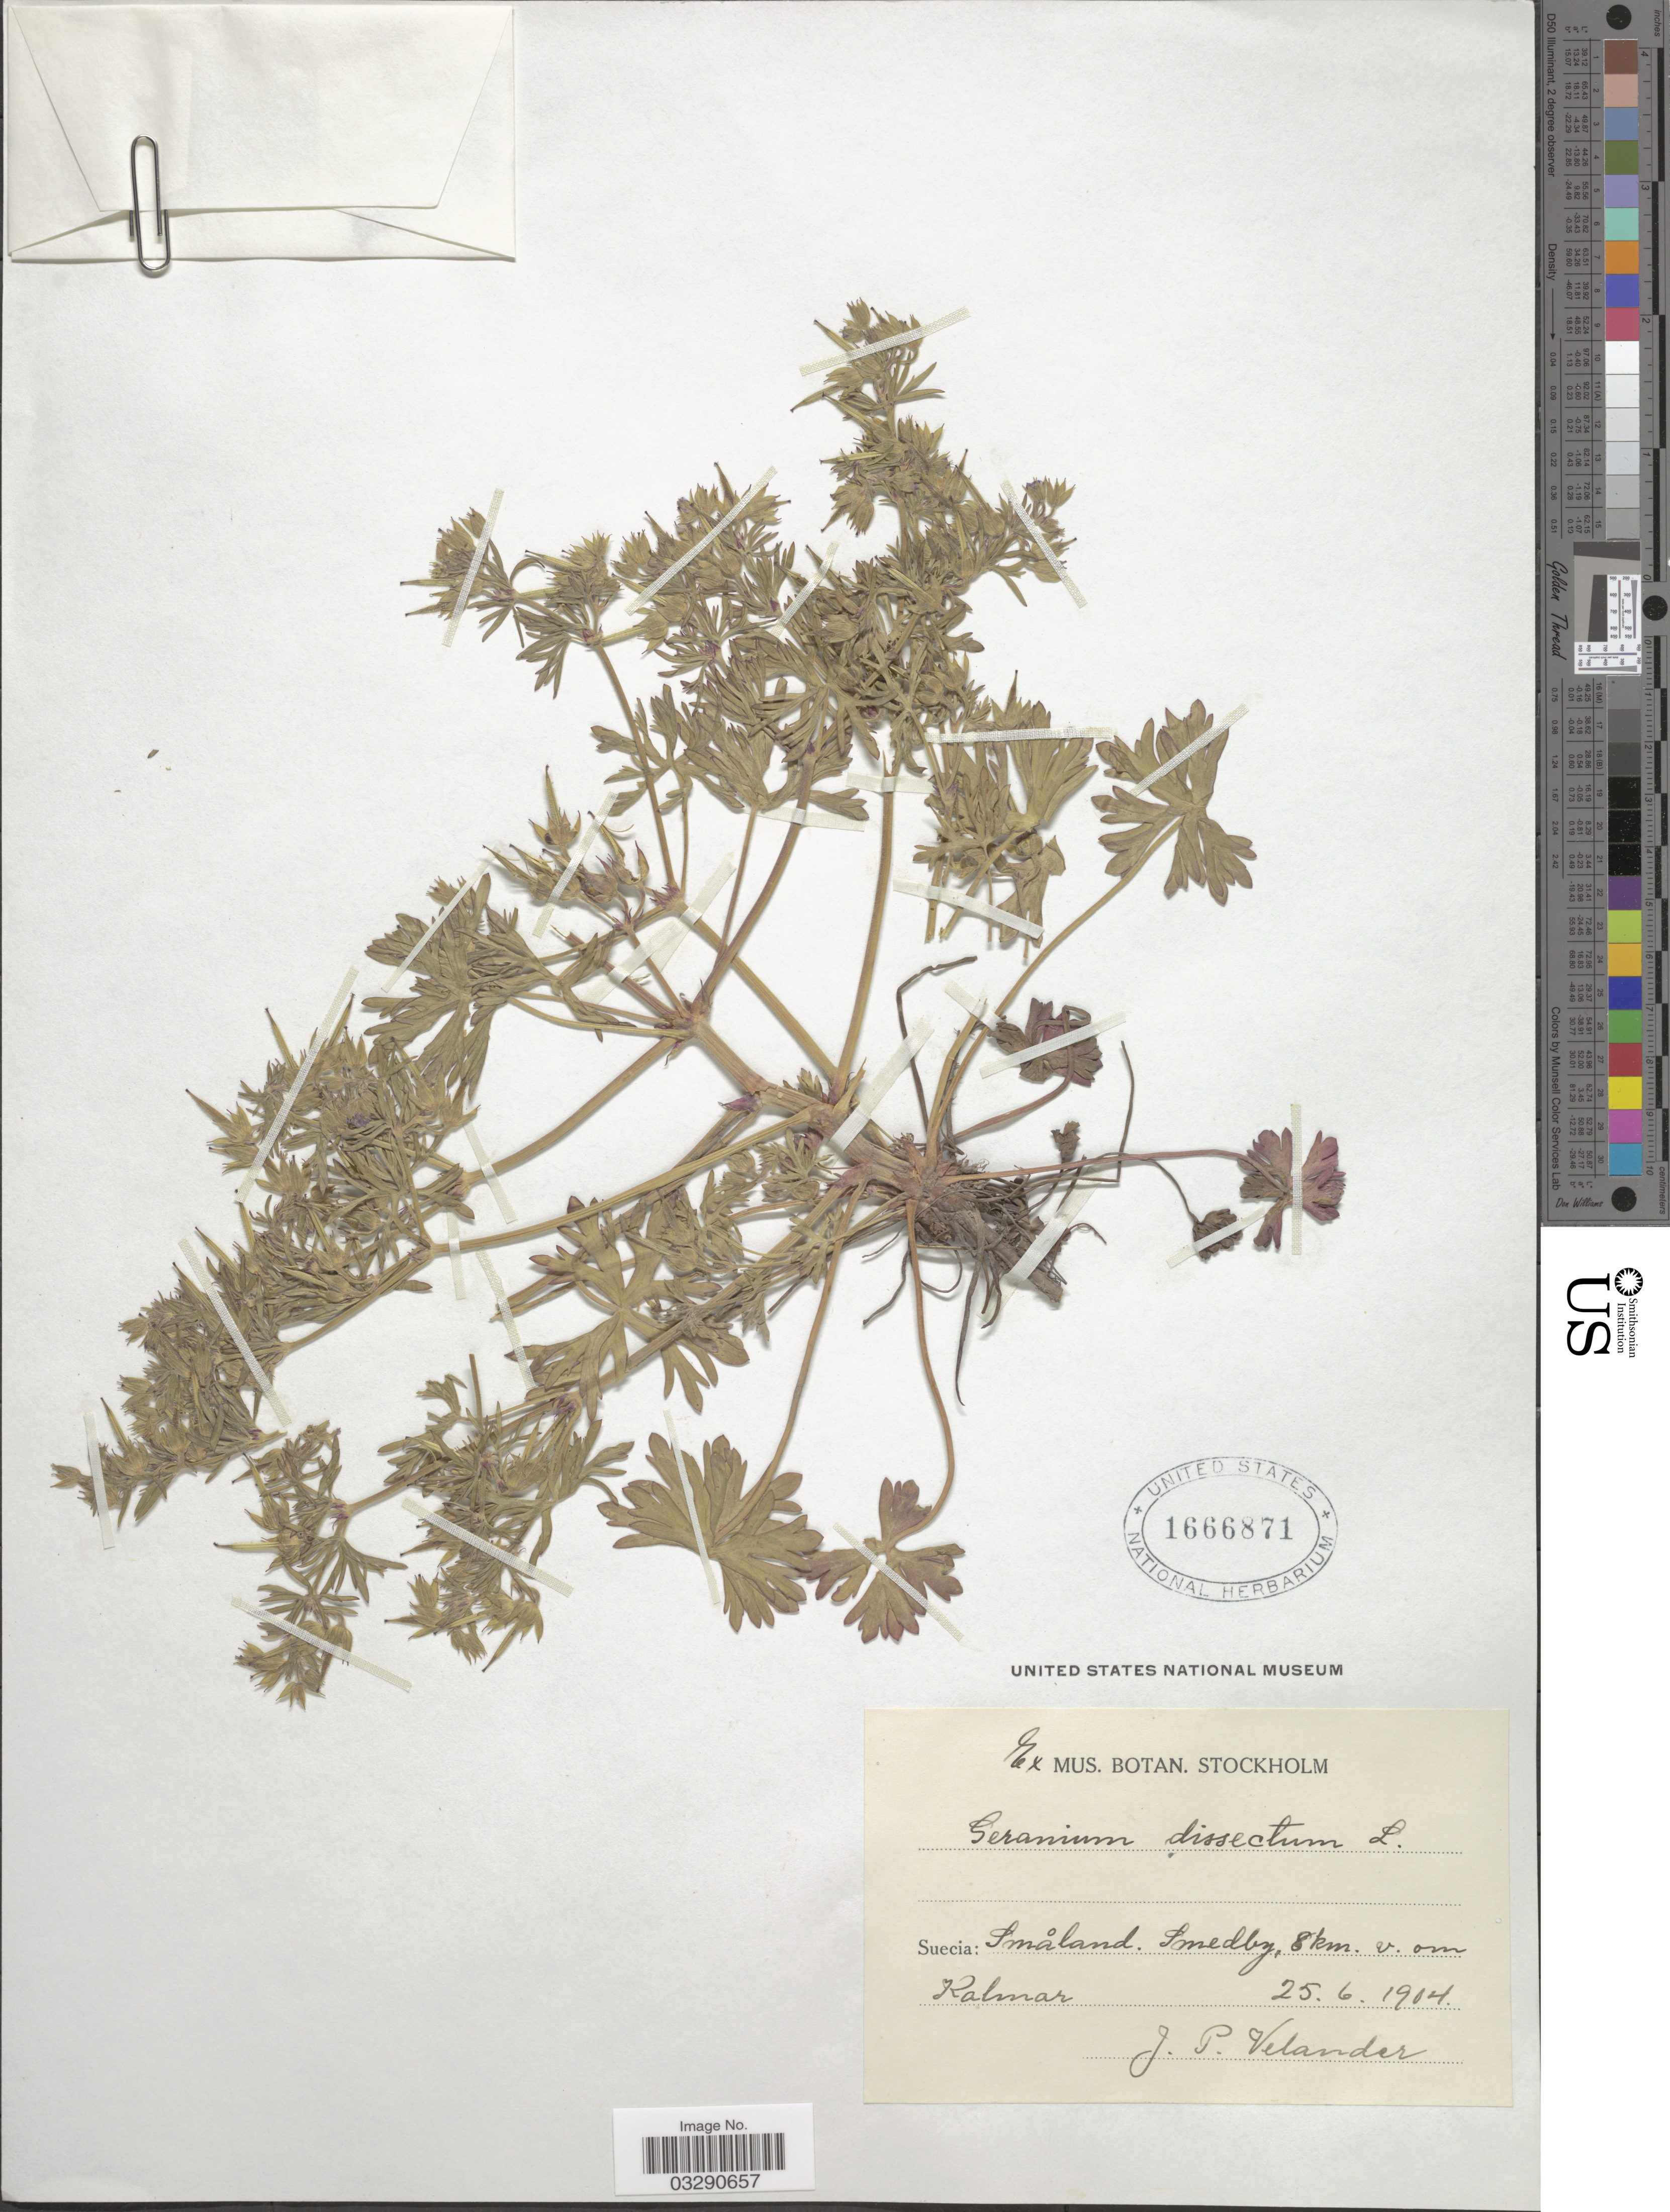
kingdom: Plantae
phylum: Tracheophyta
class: Magnoliopsida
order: Geraniales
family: Geraniaceae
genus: Geranium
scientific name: Geranium dissectum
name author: L.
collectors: J. Velander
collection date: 1904-06-25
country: Sweden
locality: Suecia: Småland. Smedby, 8 km. v. om Kalmar.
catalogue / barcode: US 1666871